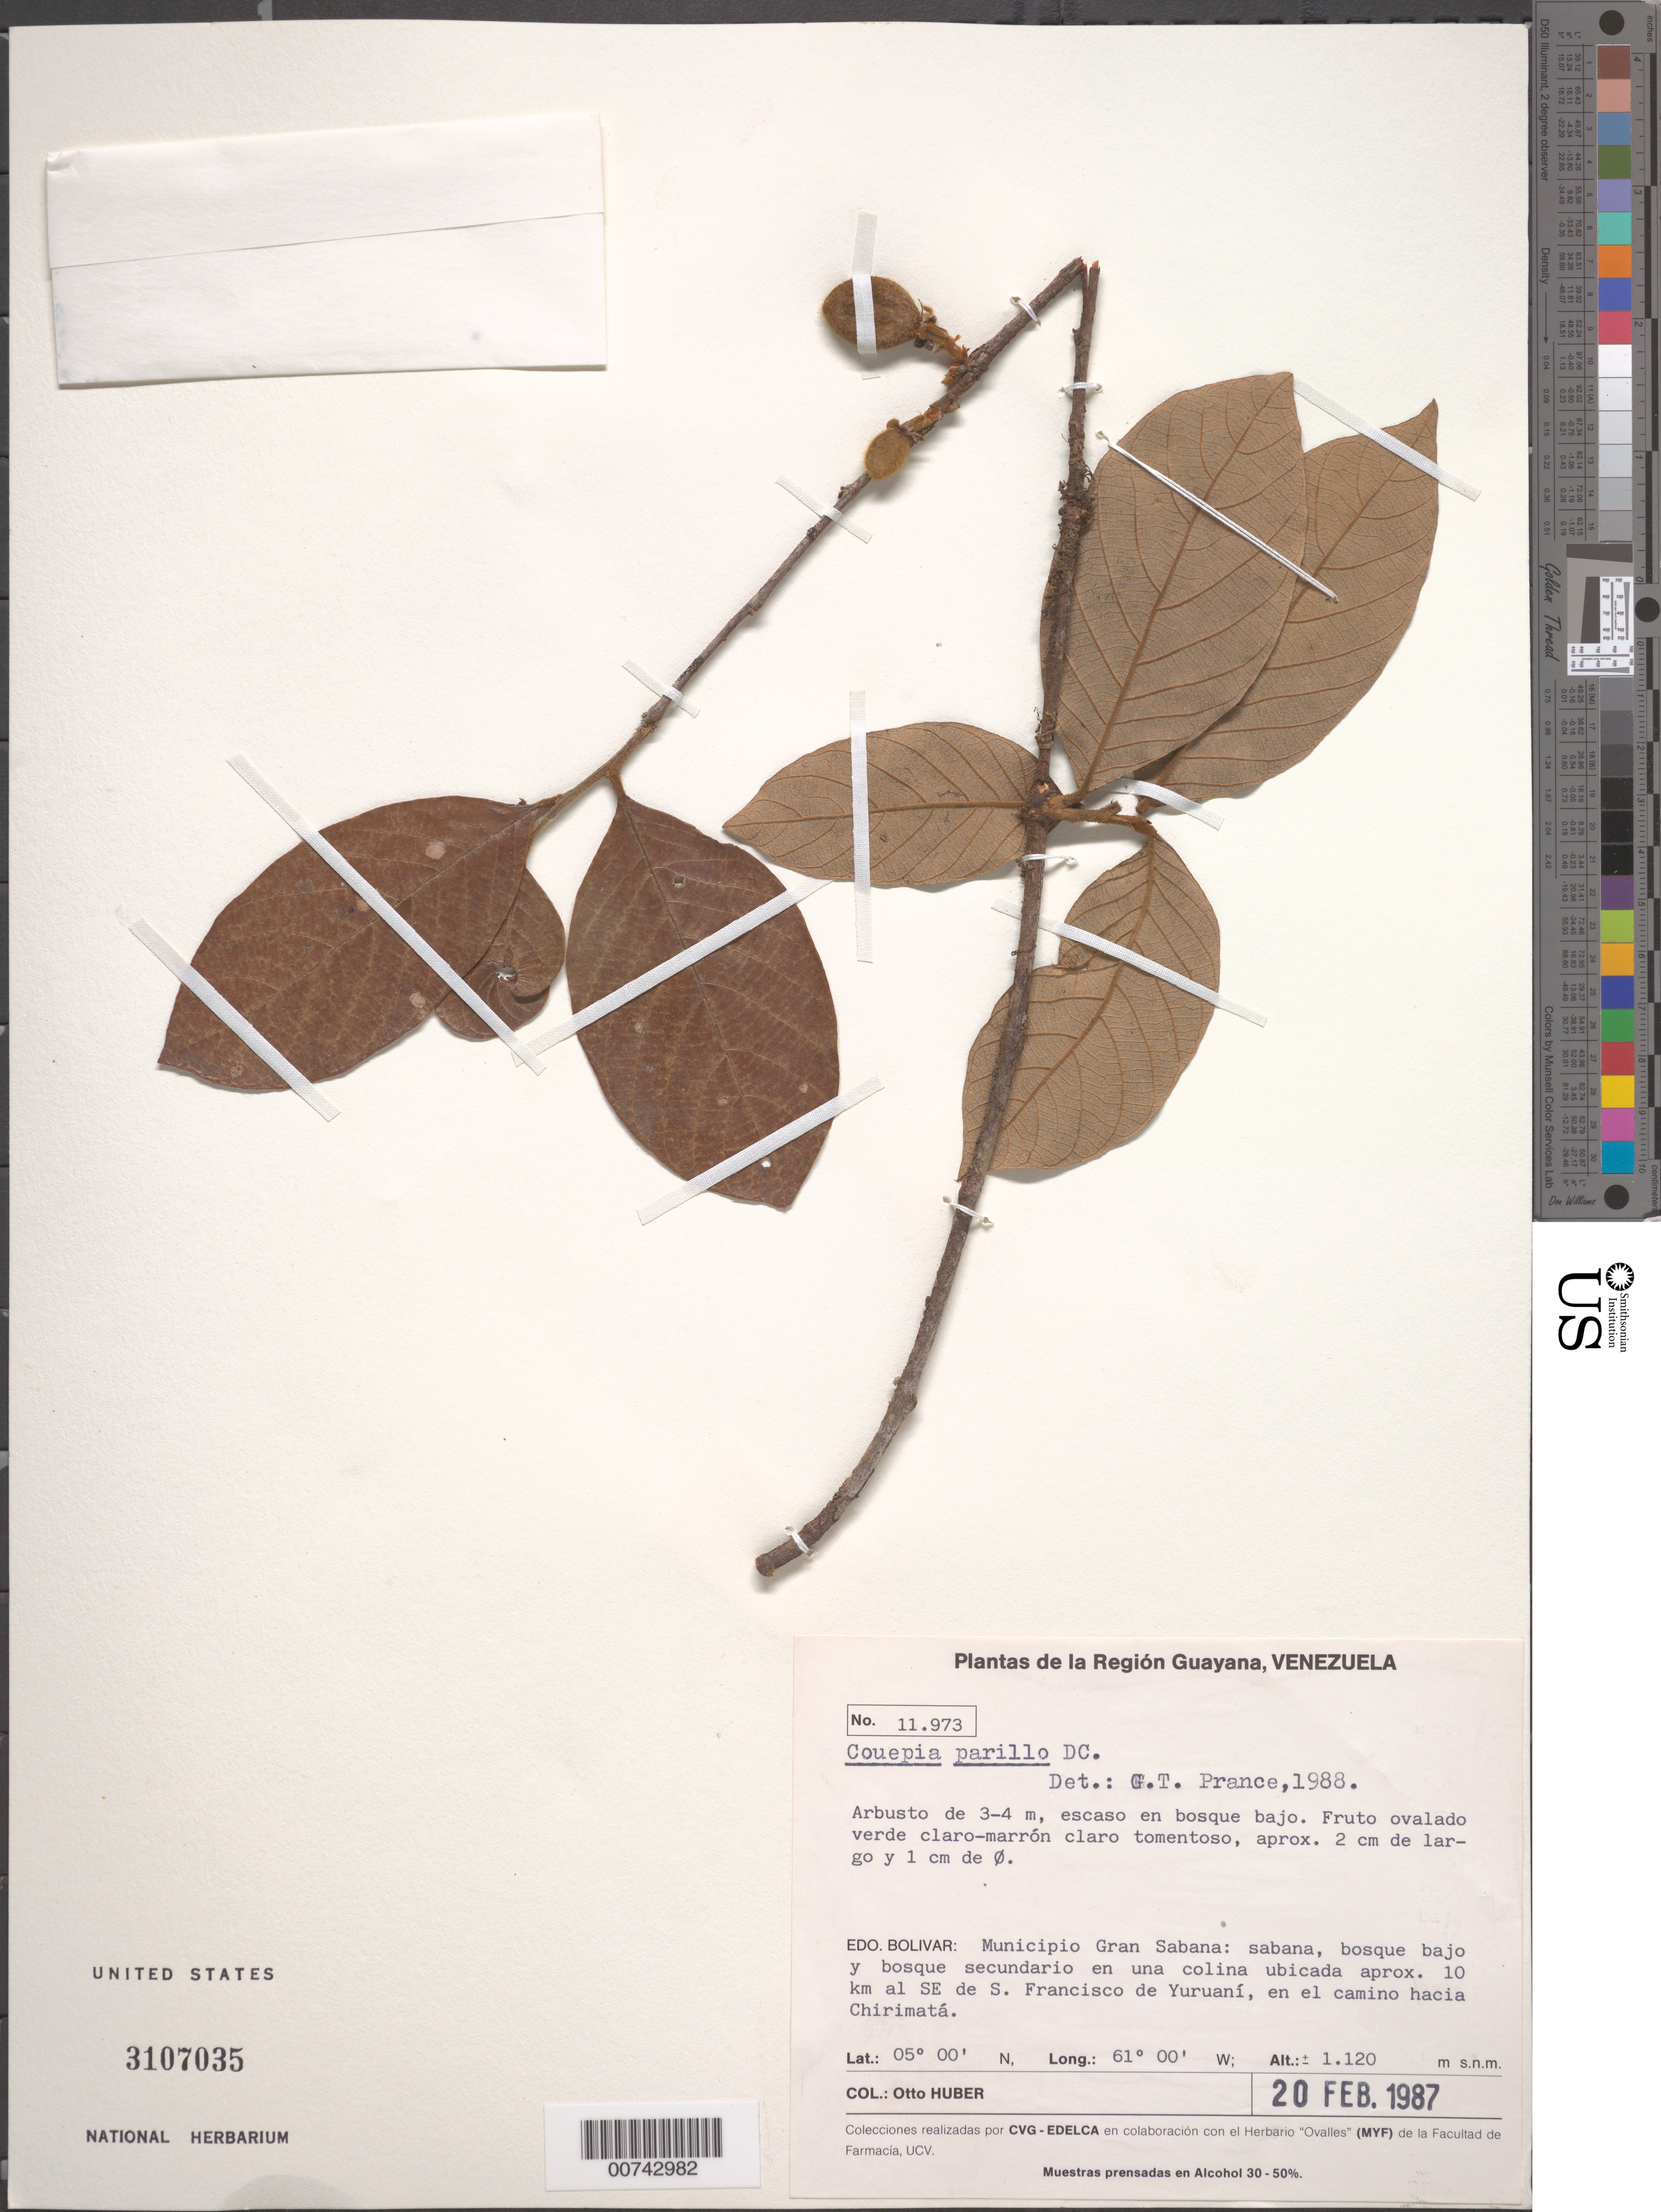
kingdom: Plantae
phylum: Tracheophyta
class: Magnoliopsida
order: Malpighiales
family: Chrysobalanaceae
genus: Gaulettia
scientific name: Gaulettia parillo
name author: (DC.) Sothers & Prance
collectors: O. Huber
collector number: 11973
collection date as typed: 20-Feb-87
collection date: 1987-02-20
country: Venezuela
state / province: Bolívar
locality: Mun. Gran Sabana, 10 km al SE de S. Francisco de Yruaní, en el camino hacia Chirimatá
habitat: Sabana, bosque bajo y bosque secundario en una colia ubicada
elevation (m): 1120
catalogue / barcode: US 3107035